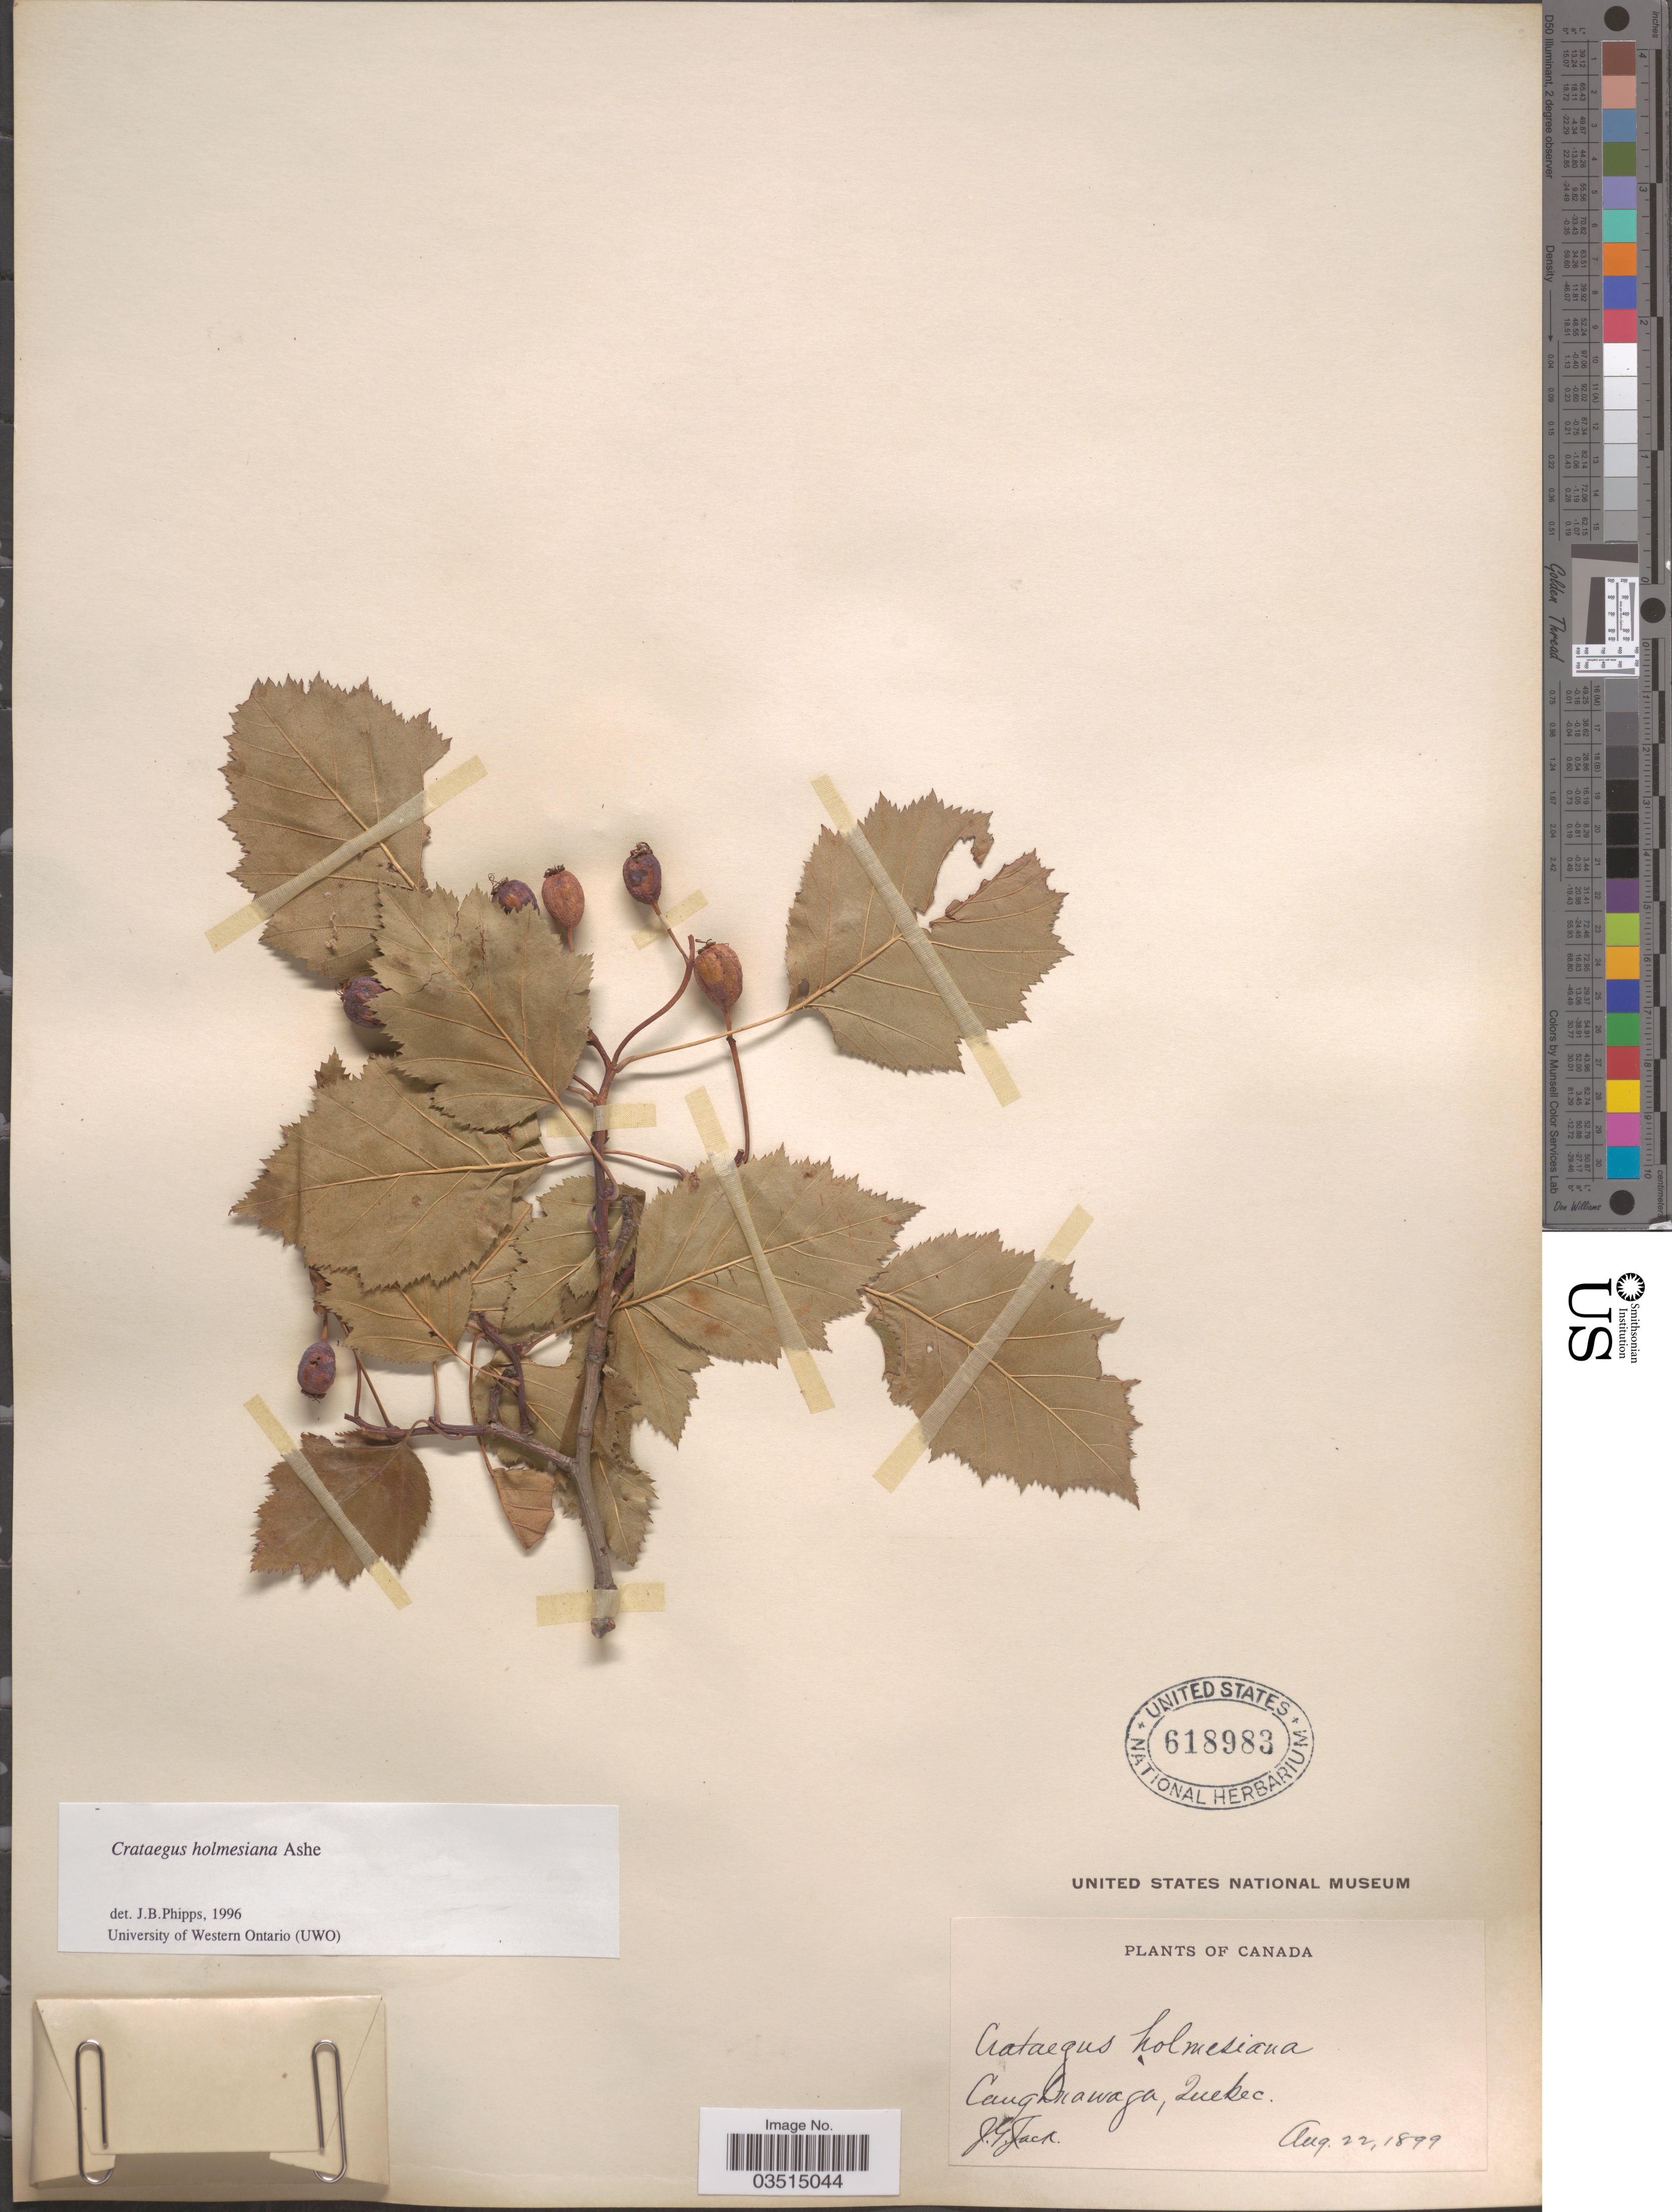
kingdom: Plantae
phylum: Tracheophyta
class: Magnoliopsida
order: Rosales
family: Rosaceae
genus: Crataegus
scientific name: Crataegus holmesiana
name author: Ashe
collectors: J. G. Jack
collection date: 1899-08-22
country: Canada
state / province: Quebec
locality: Caughnawaga.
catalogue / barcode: US 618983